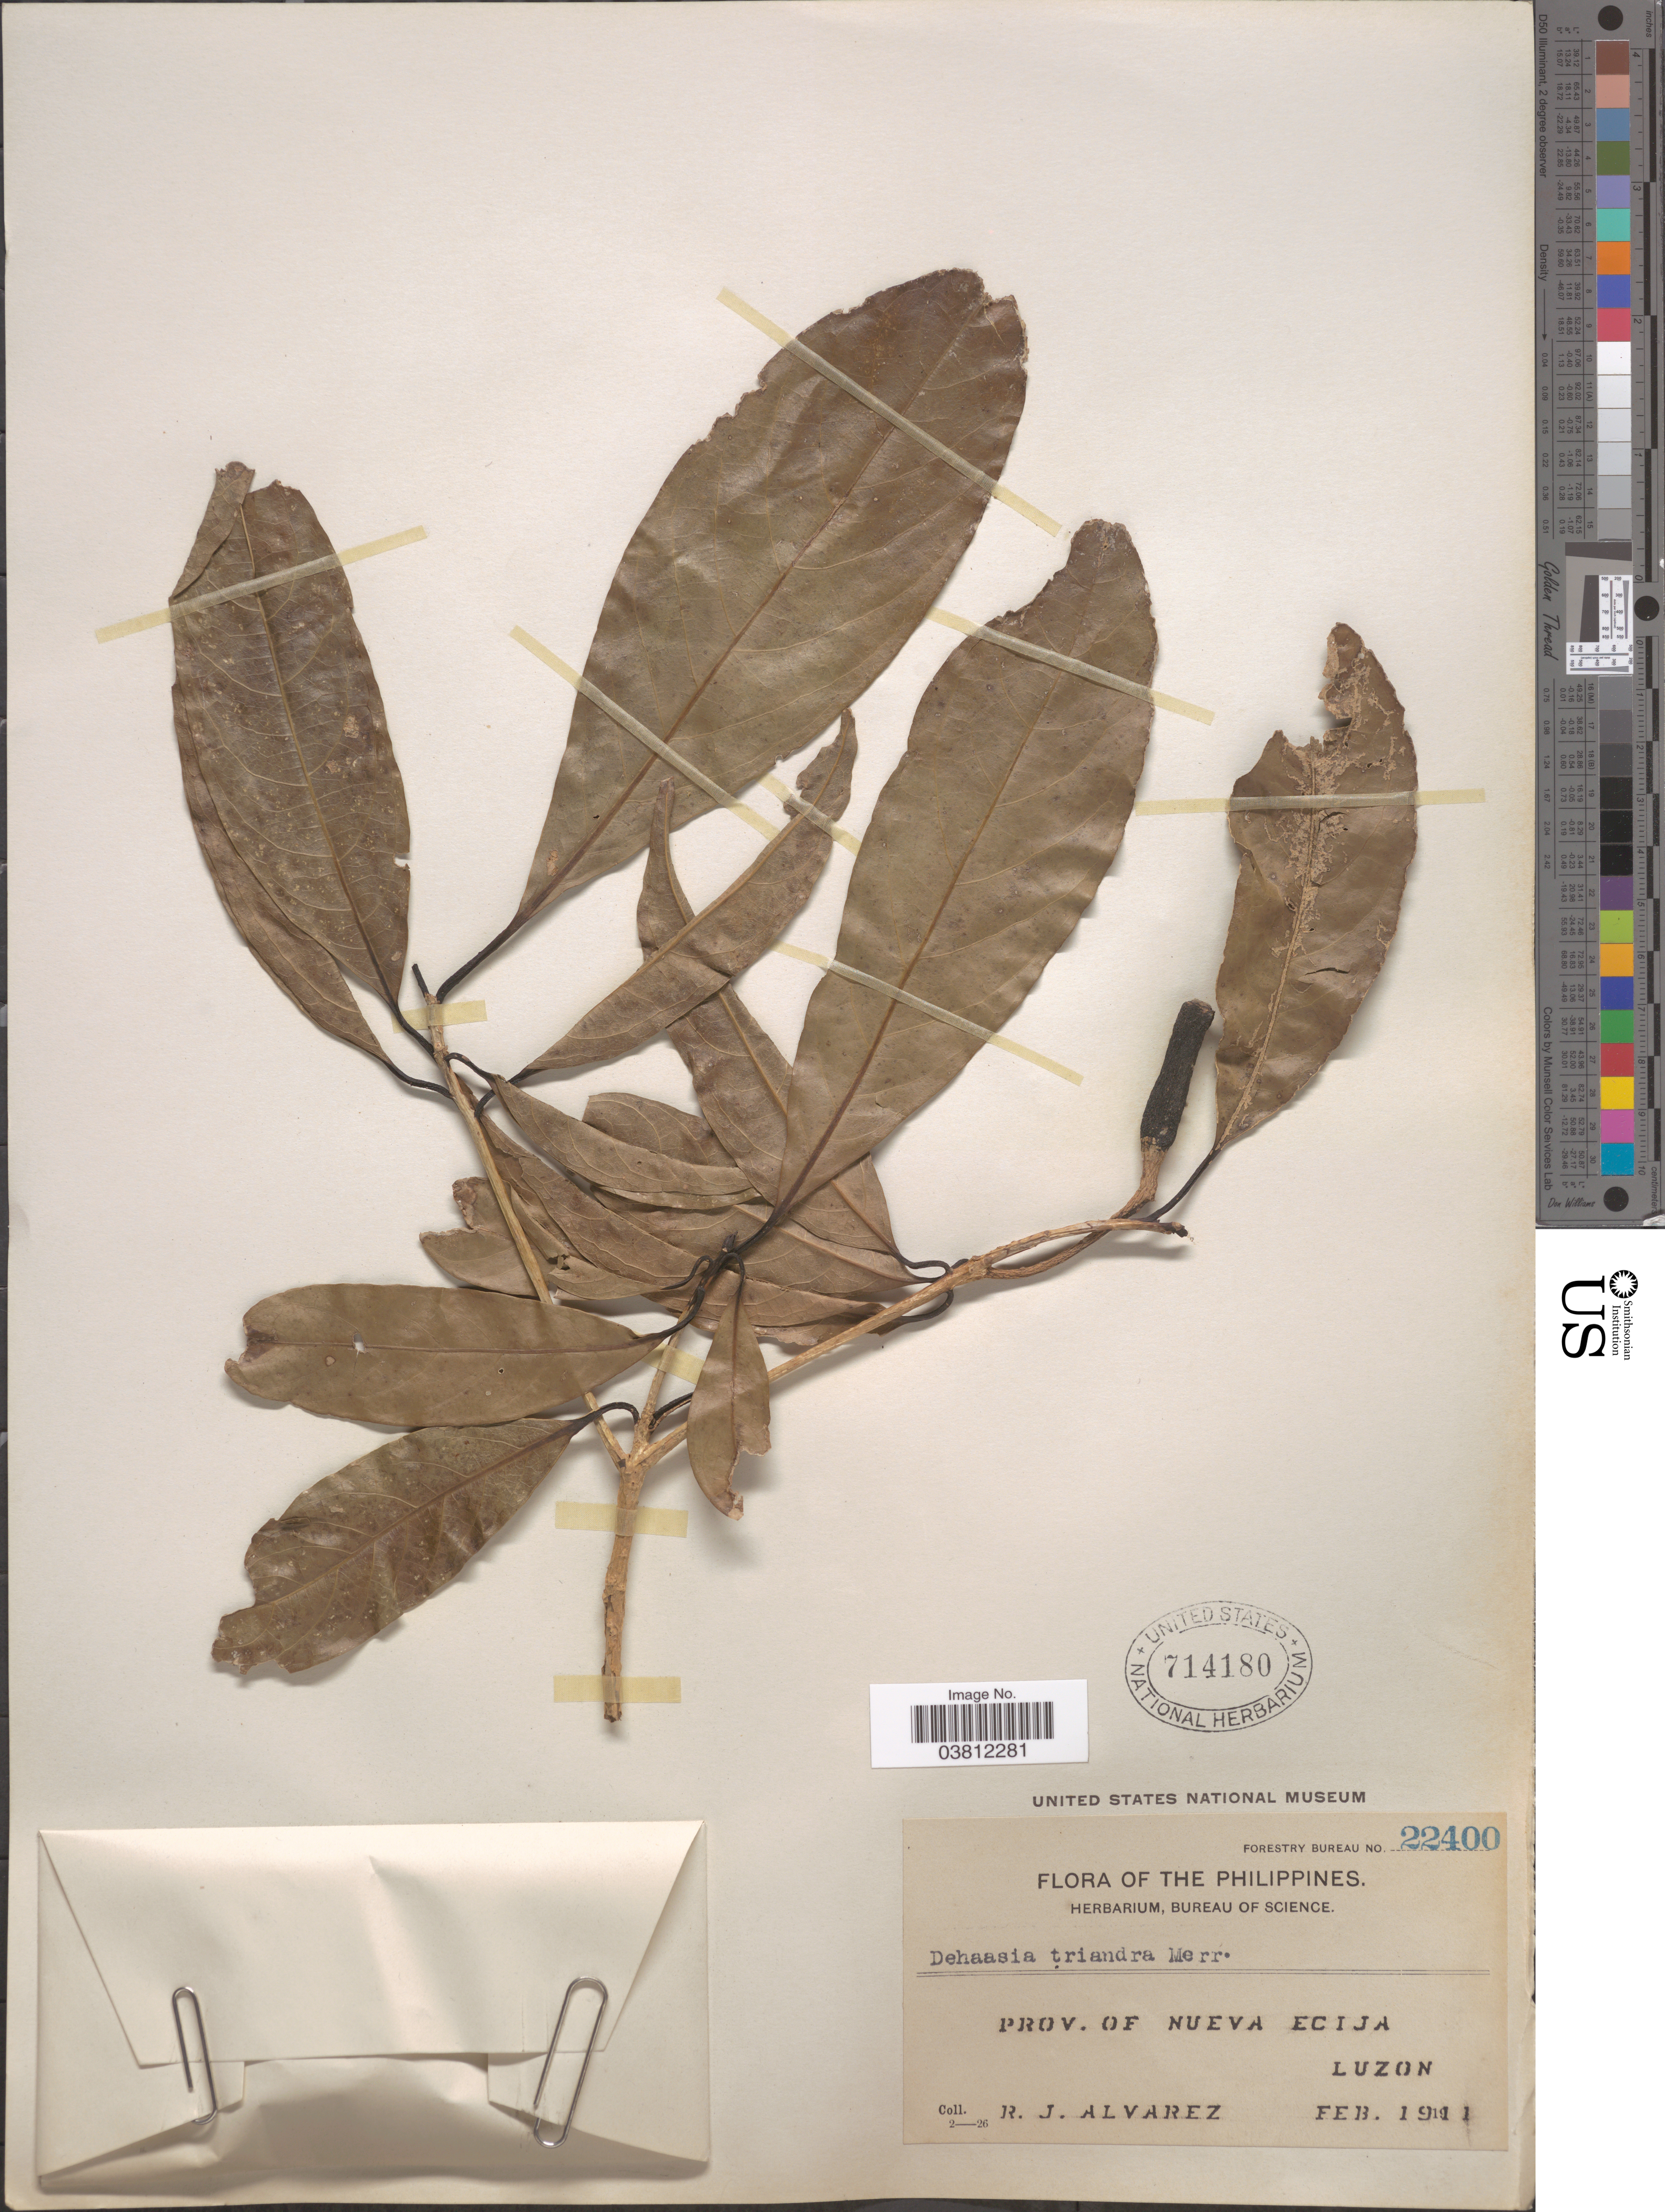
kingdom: Plantae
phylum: Tracheophyta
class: Magnoliopsida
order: Laurales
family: Lauraceae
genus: Dehaasia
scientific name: Dehaasia triandra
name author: Merr.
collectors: R. Alvarez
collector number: Forestry Bureau 22400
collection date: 1911-02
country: Philippines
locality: Prov. of Nueva Ecija. Luzon.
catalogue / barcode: US 714180